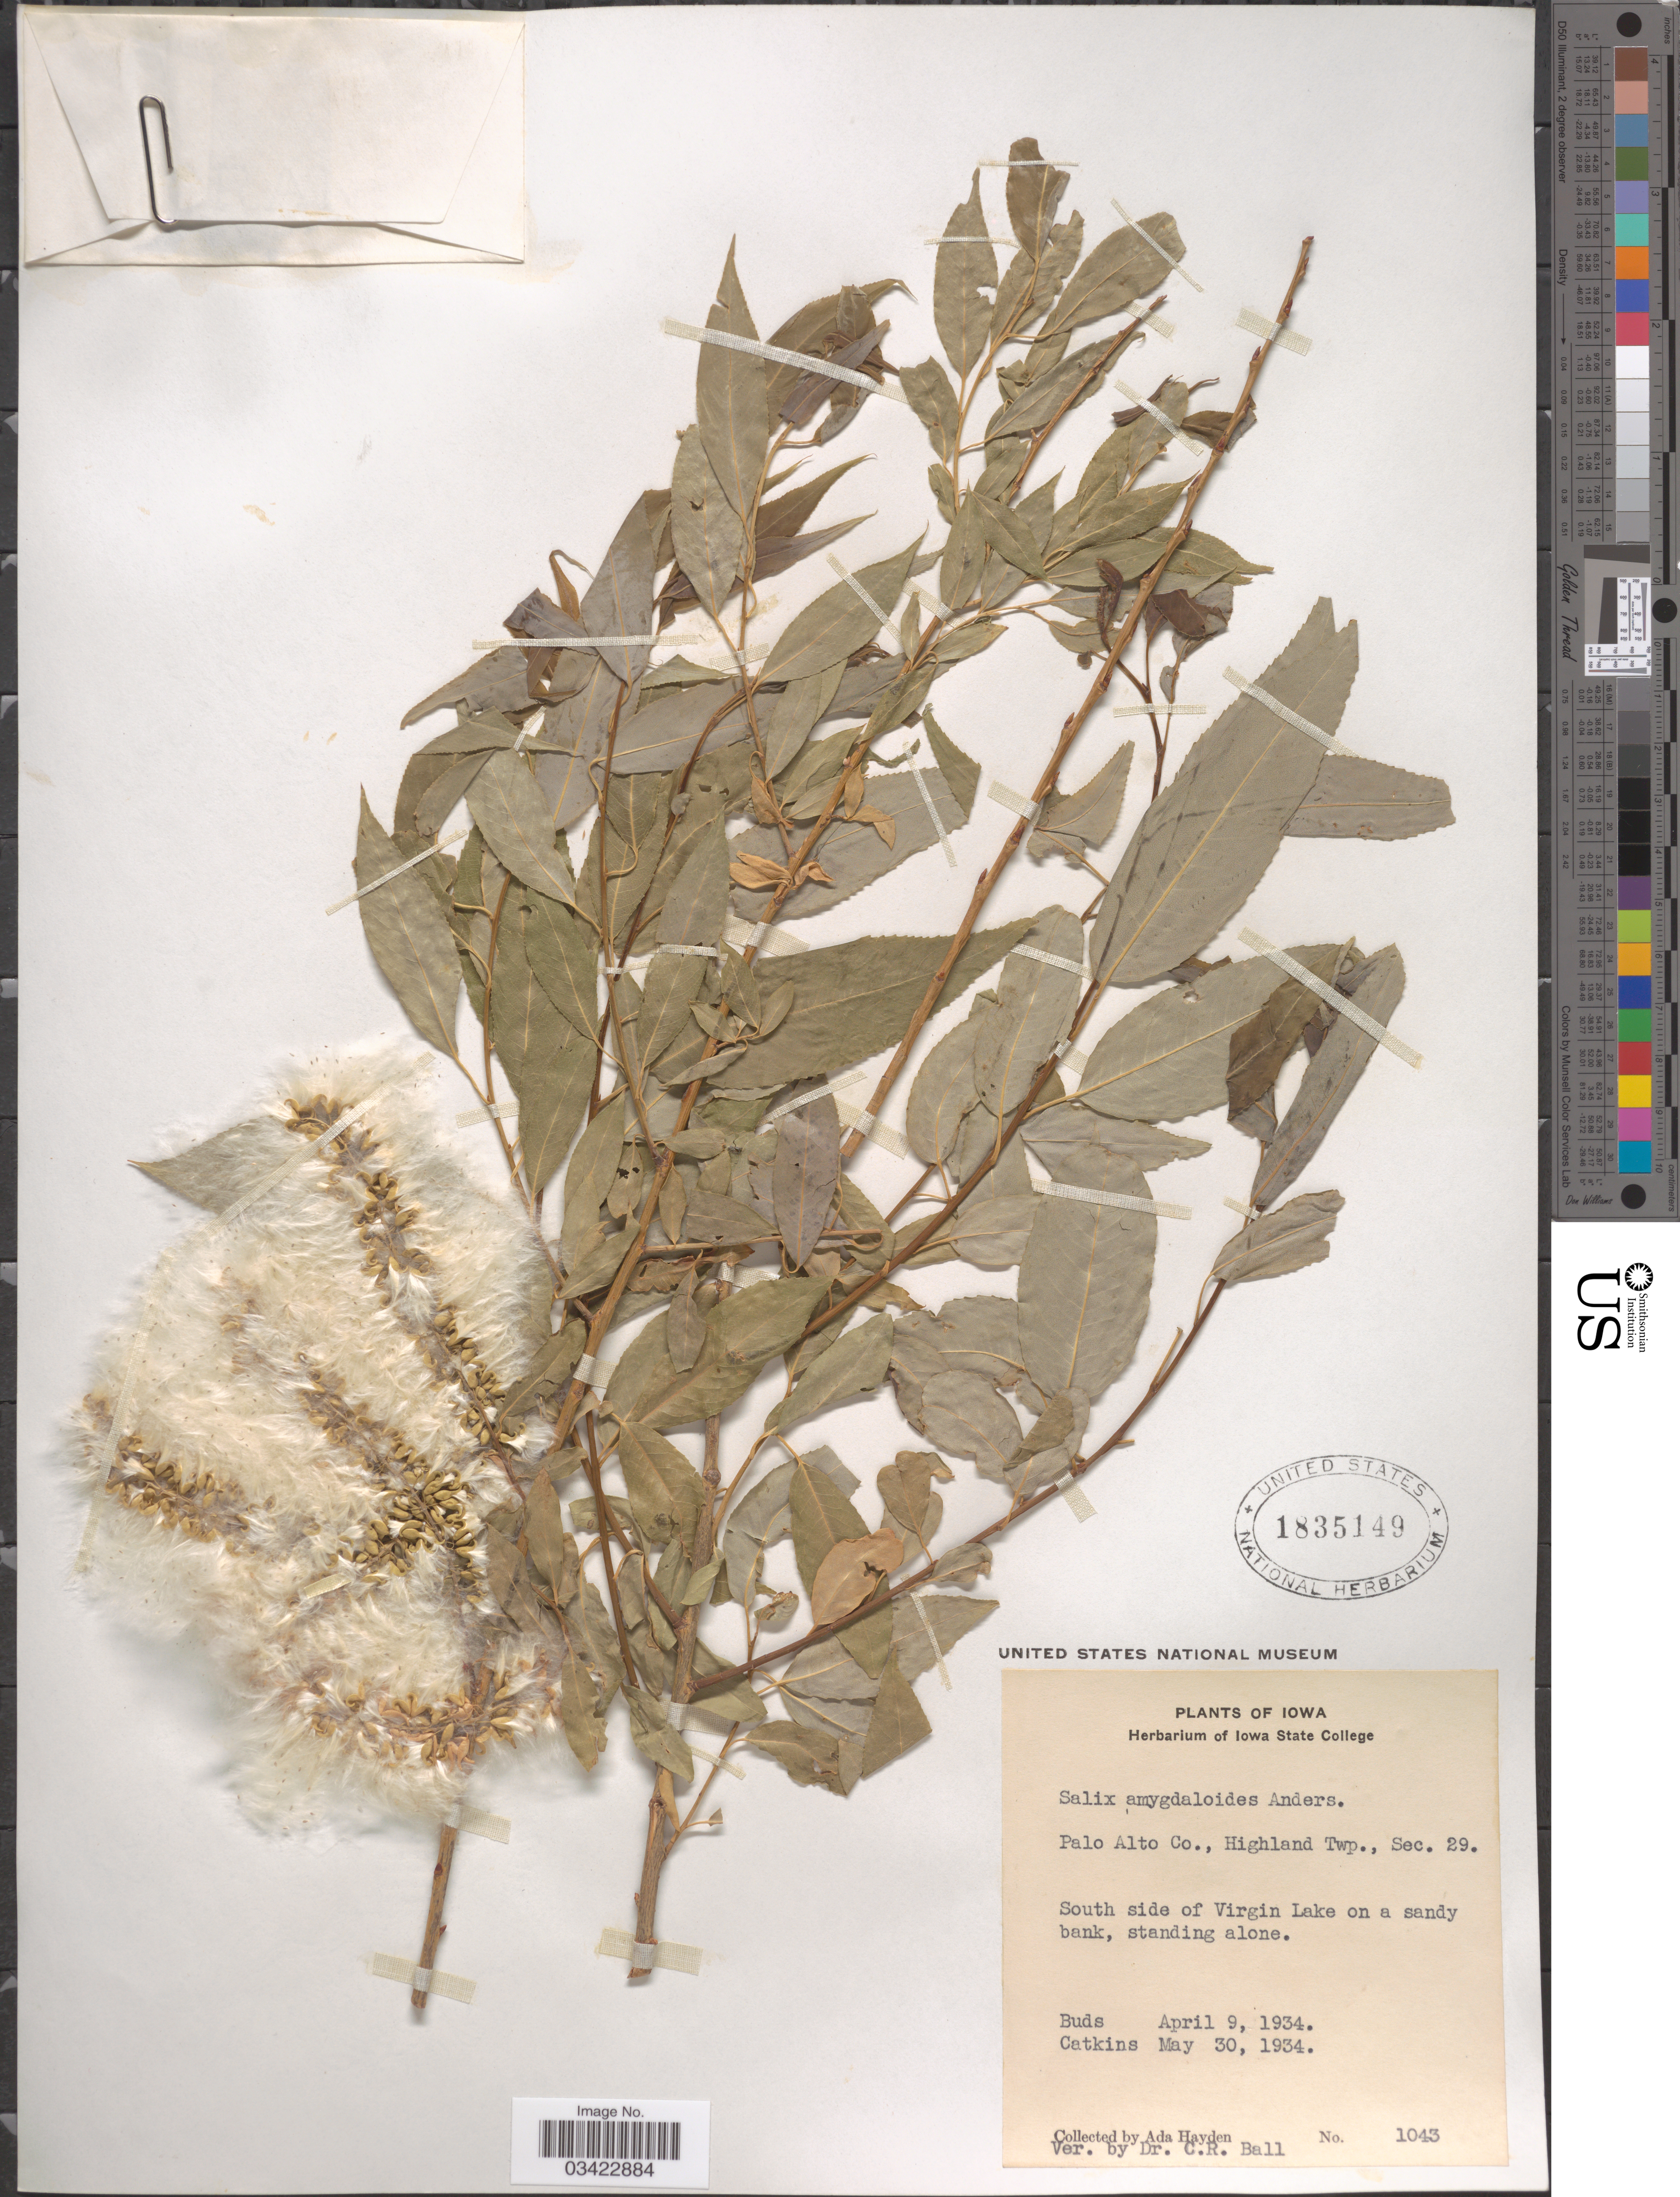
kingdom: Plantae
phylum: Tracheophyta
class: Magnoliopsida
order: Malpighiales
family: Salicaceae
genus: Salix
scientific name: Salix amygdaloides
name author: Andersson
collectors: Ada Hayden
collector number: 1043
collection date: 1934-04-09/1934-05-30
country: United States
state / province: Iowa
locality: Palo Alto Co., Highland Twp., Sec. 29. South side of Virgin Lake on a sandy bank.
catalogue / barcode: US 1835149